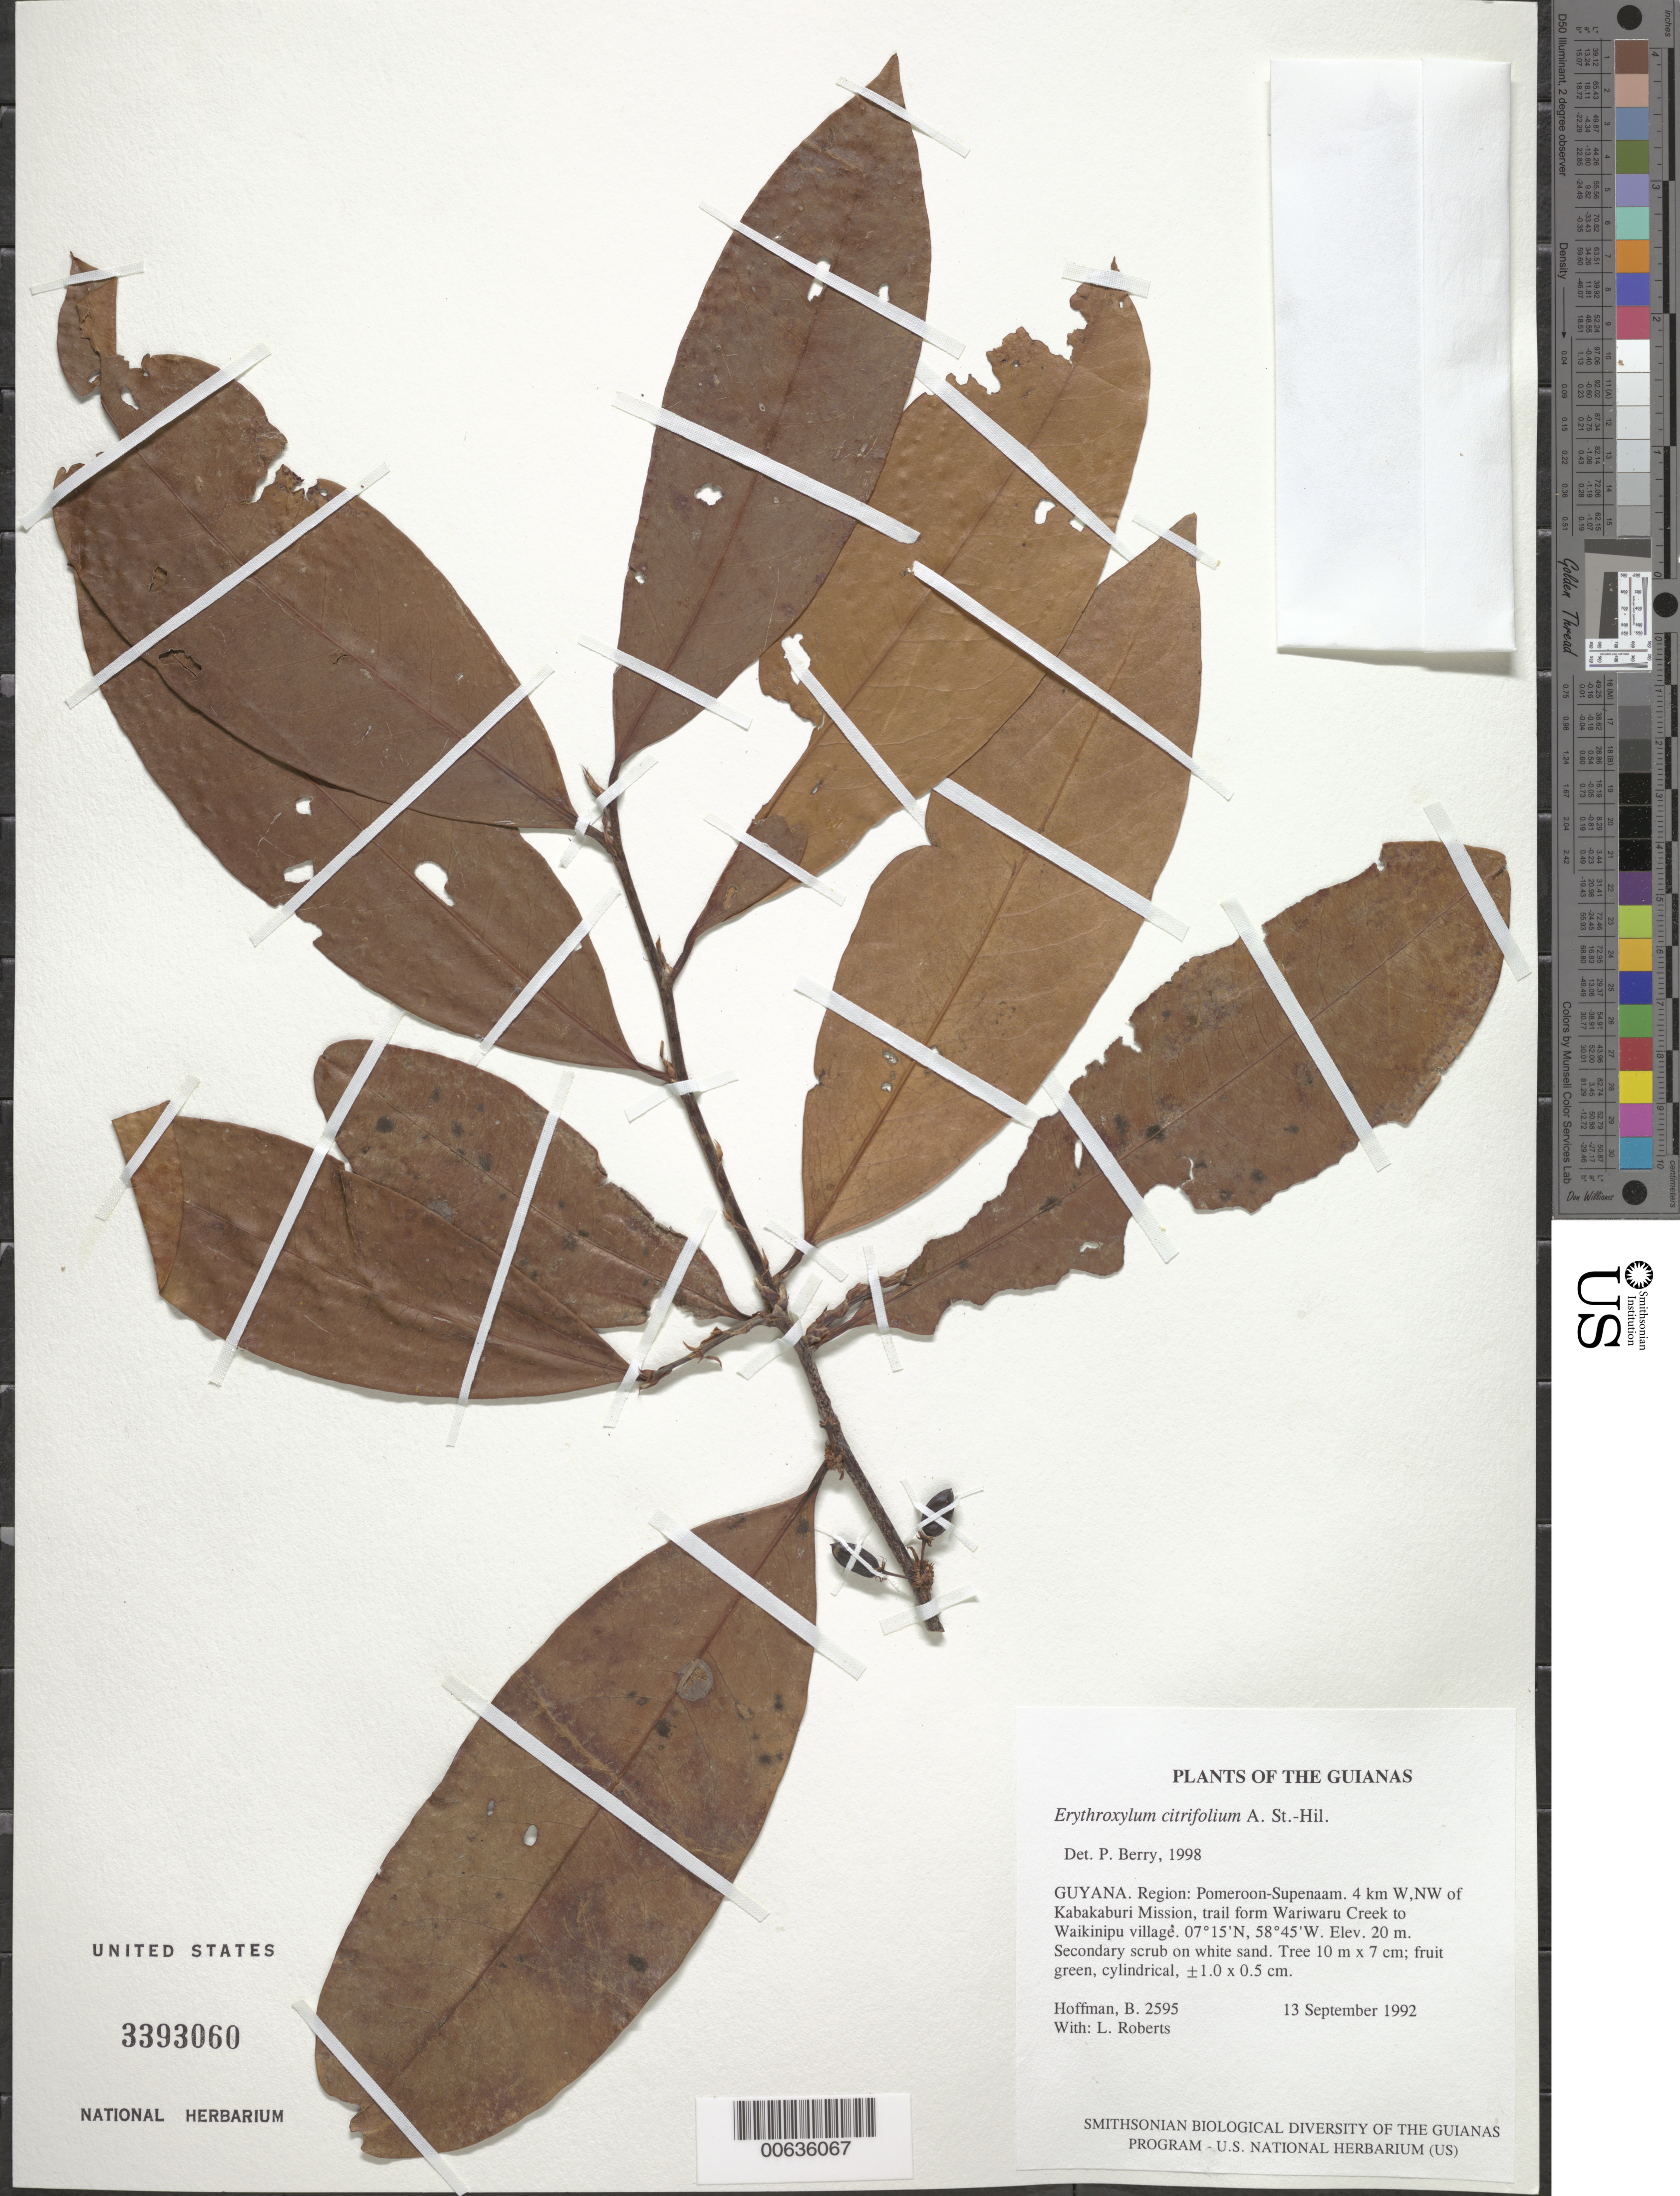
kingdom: Plantae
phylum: Tracheophyta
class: Magnoliopsida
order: Malpighiales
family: Erythroxylaceae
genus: Erythroxylum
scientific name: Erythroxylum citrifolium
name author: A. St.-Hil.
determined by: Berry, P. E., (WIS), University of Wisconsin - Madison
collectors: B. Hoffman & L. Roberts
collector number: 2595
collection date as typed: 13 September 1992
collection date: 1992-09-13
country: Guyana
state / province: Pomeroon-Supenaam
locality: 4 km WNW of Kabakaburi Mission, trail from Wariwaru Creek to Waikinipu village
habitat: Secondary scrub on white sand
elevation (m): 20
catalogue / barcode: US 3393060